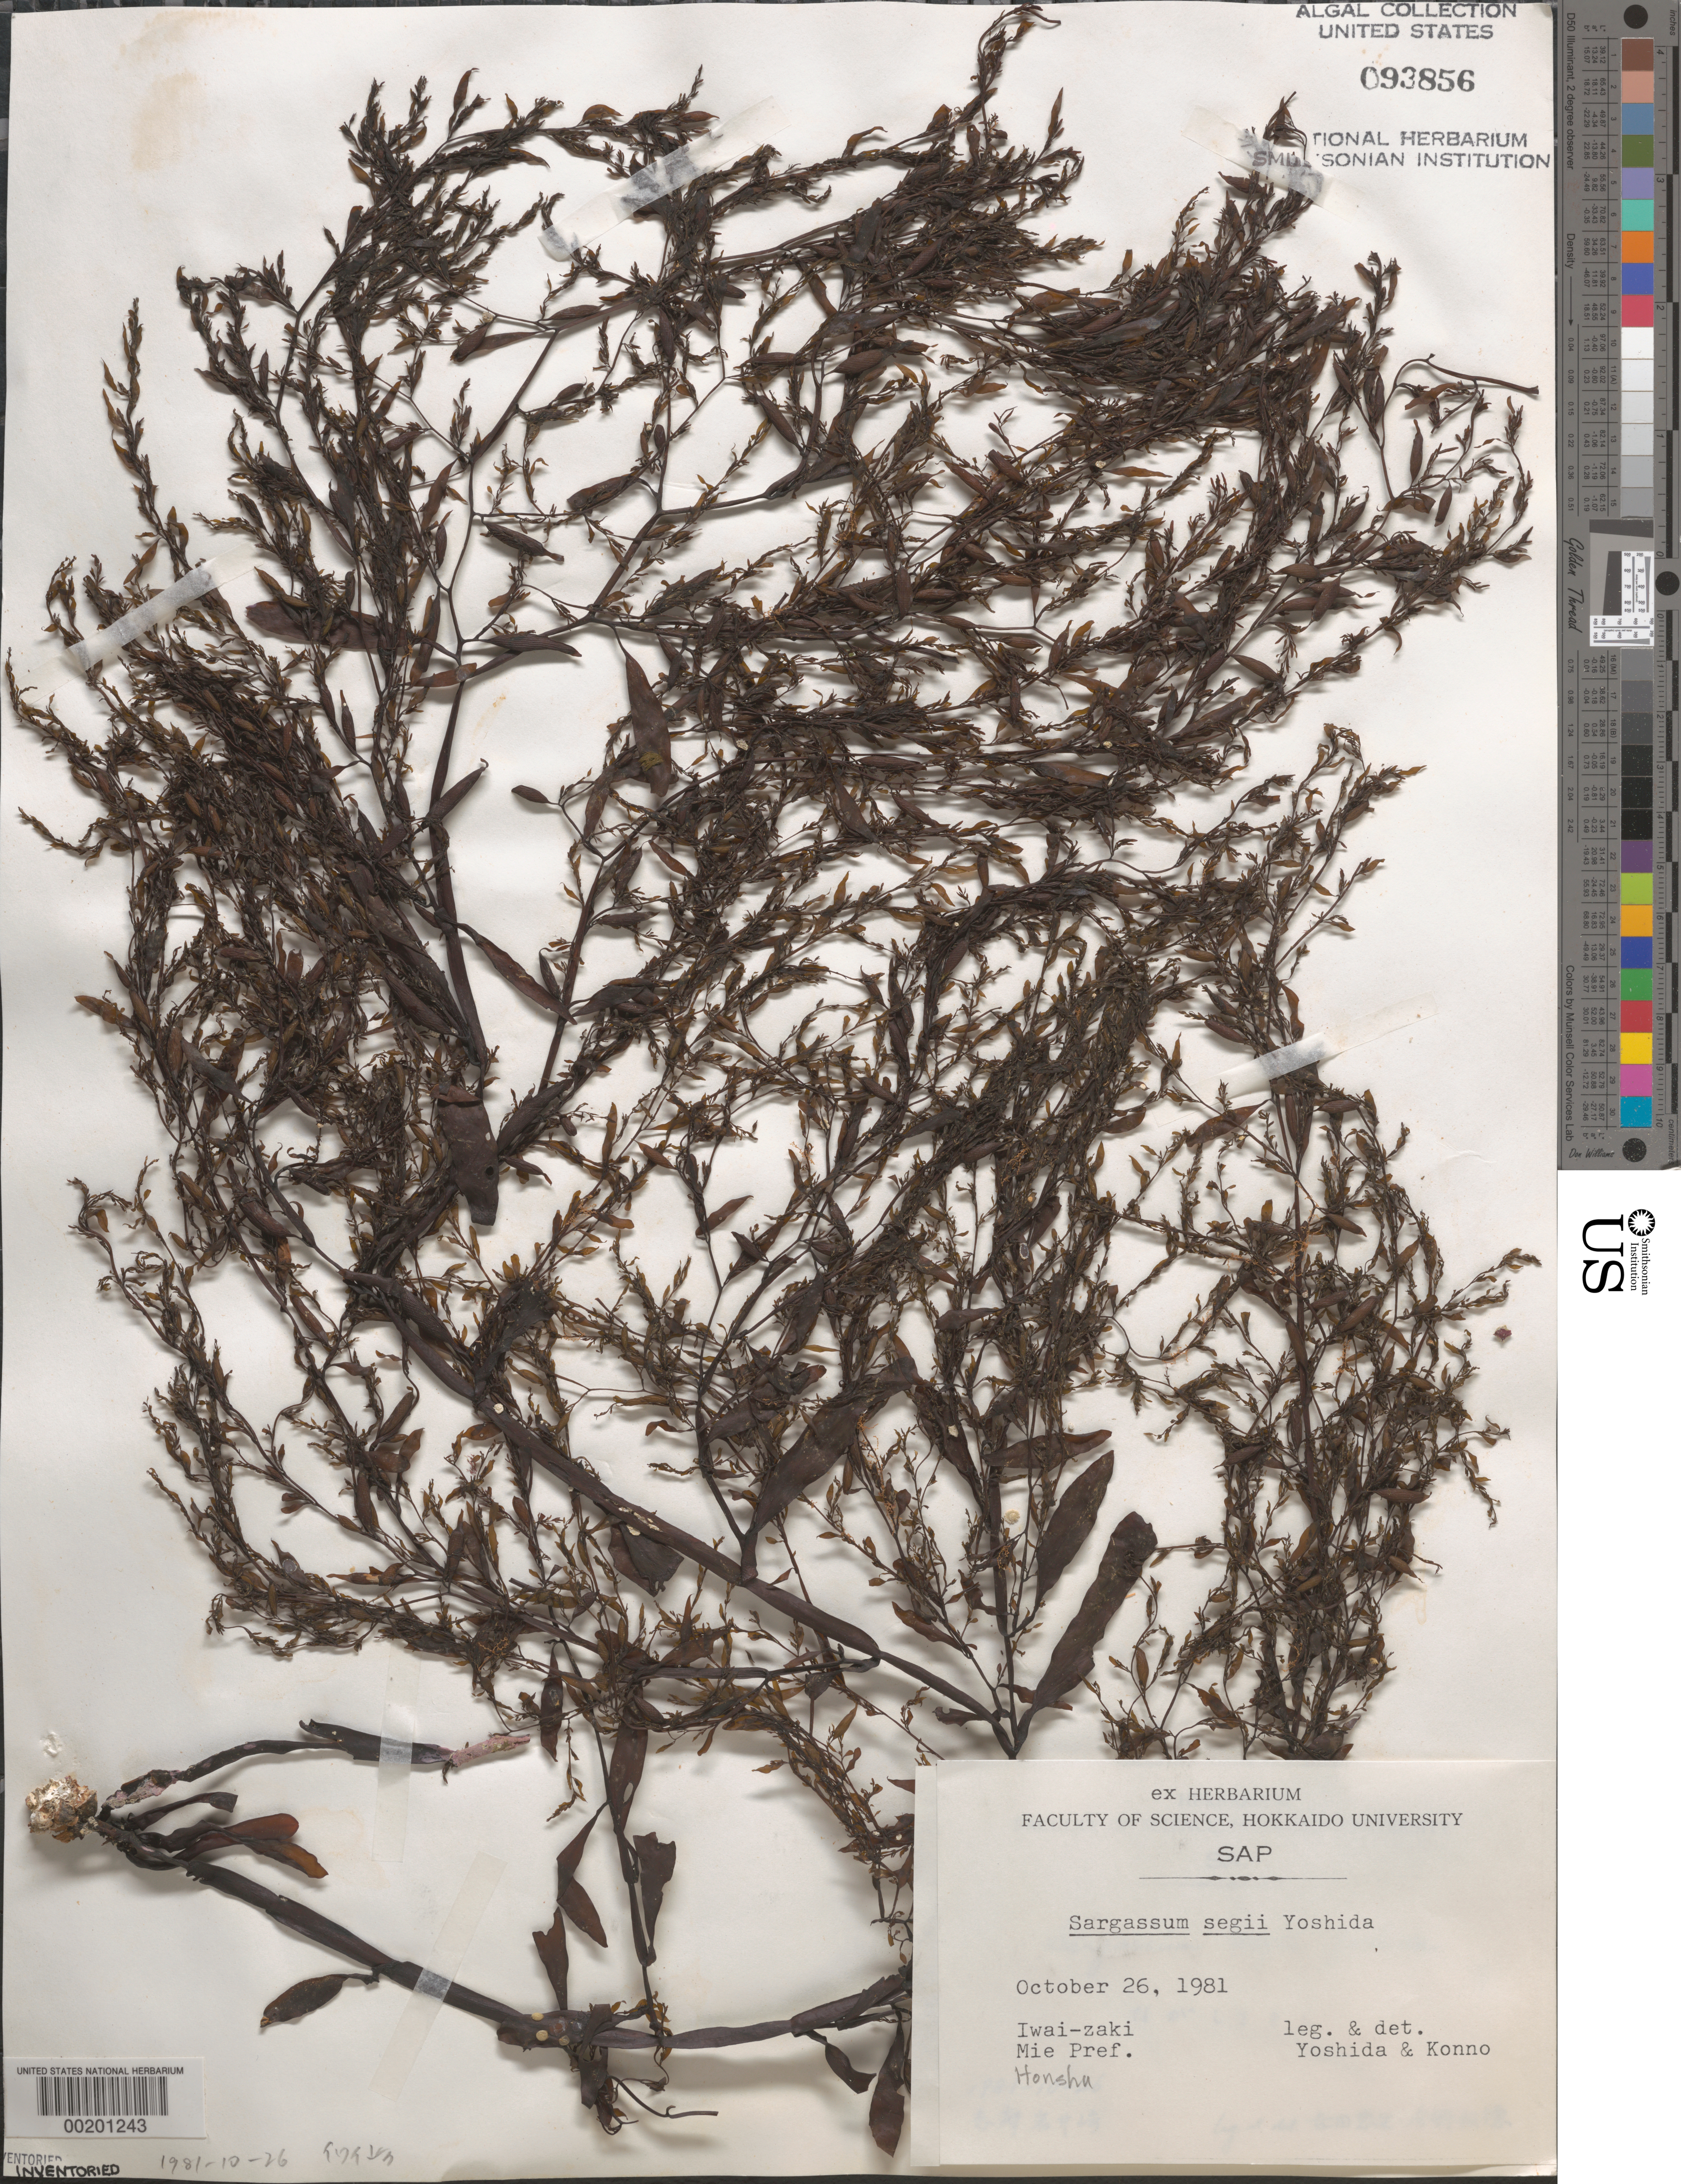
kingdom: Chromista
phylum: Ochrophyta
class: Phaeophyceae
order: Fucales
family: Sargassaceae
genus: Sargassum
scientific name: Sargassum segii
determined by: Yoshida, T.; Konno, T.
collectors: T. Yoshida & T. Konno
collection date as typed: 26 Oct 1981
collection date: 1981-10-26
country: Japan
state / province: Mie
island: Honshu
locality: Iwai-zaki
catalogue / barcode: US 93856